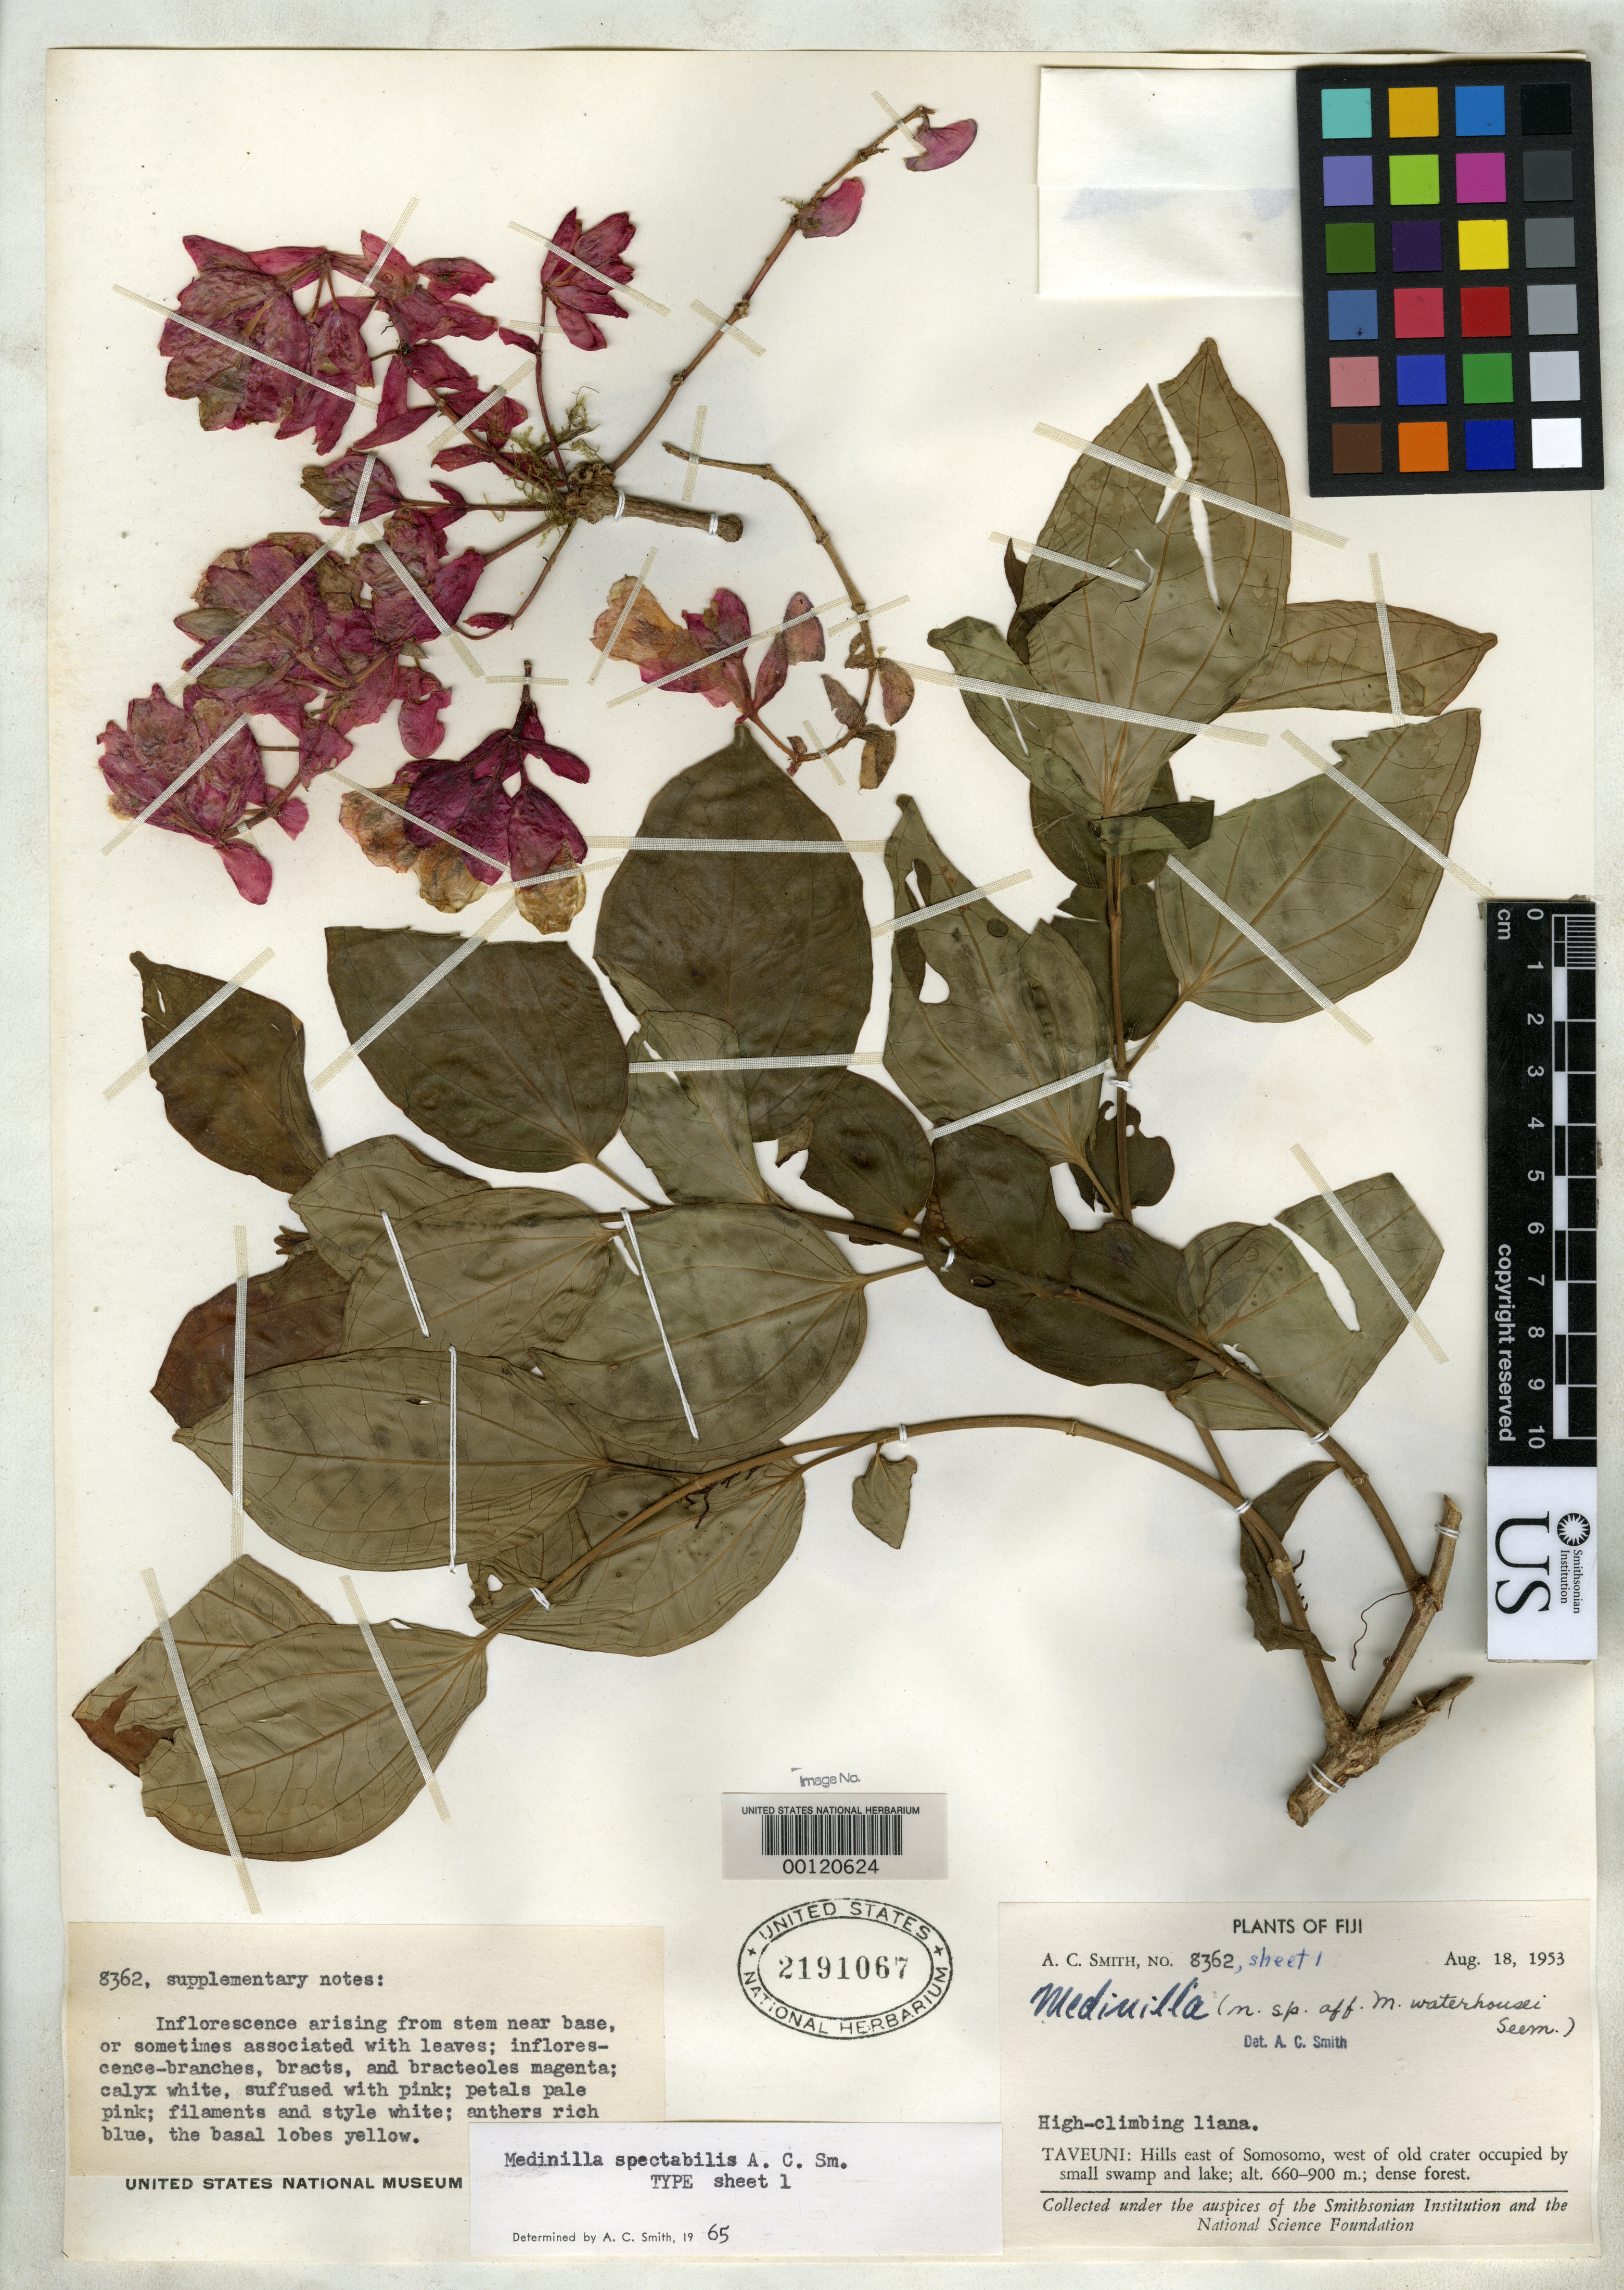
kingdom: Plantae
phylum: Tracheophyta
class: Magnoliopsida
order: Myrtales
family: Melastomataceae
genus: Medinilla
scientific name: Medinilla spectabilis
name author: A.C. Sm.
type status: Holotype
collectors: A. C. Smith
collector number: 8362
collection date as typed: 18 Aug 1953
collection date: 1953-08-18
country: Fiji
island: Taveuni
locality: East of Somosomo [Vanua Levu Group]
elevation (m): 660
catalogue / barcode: US 2191067